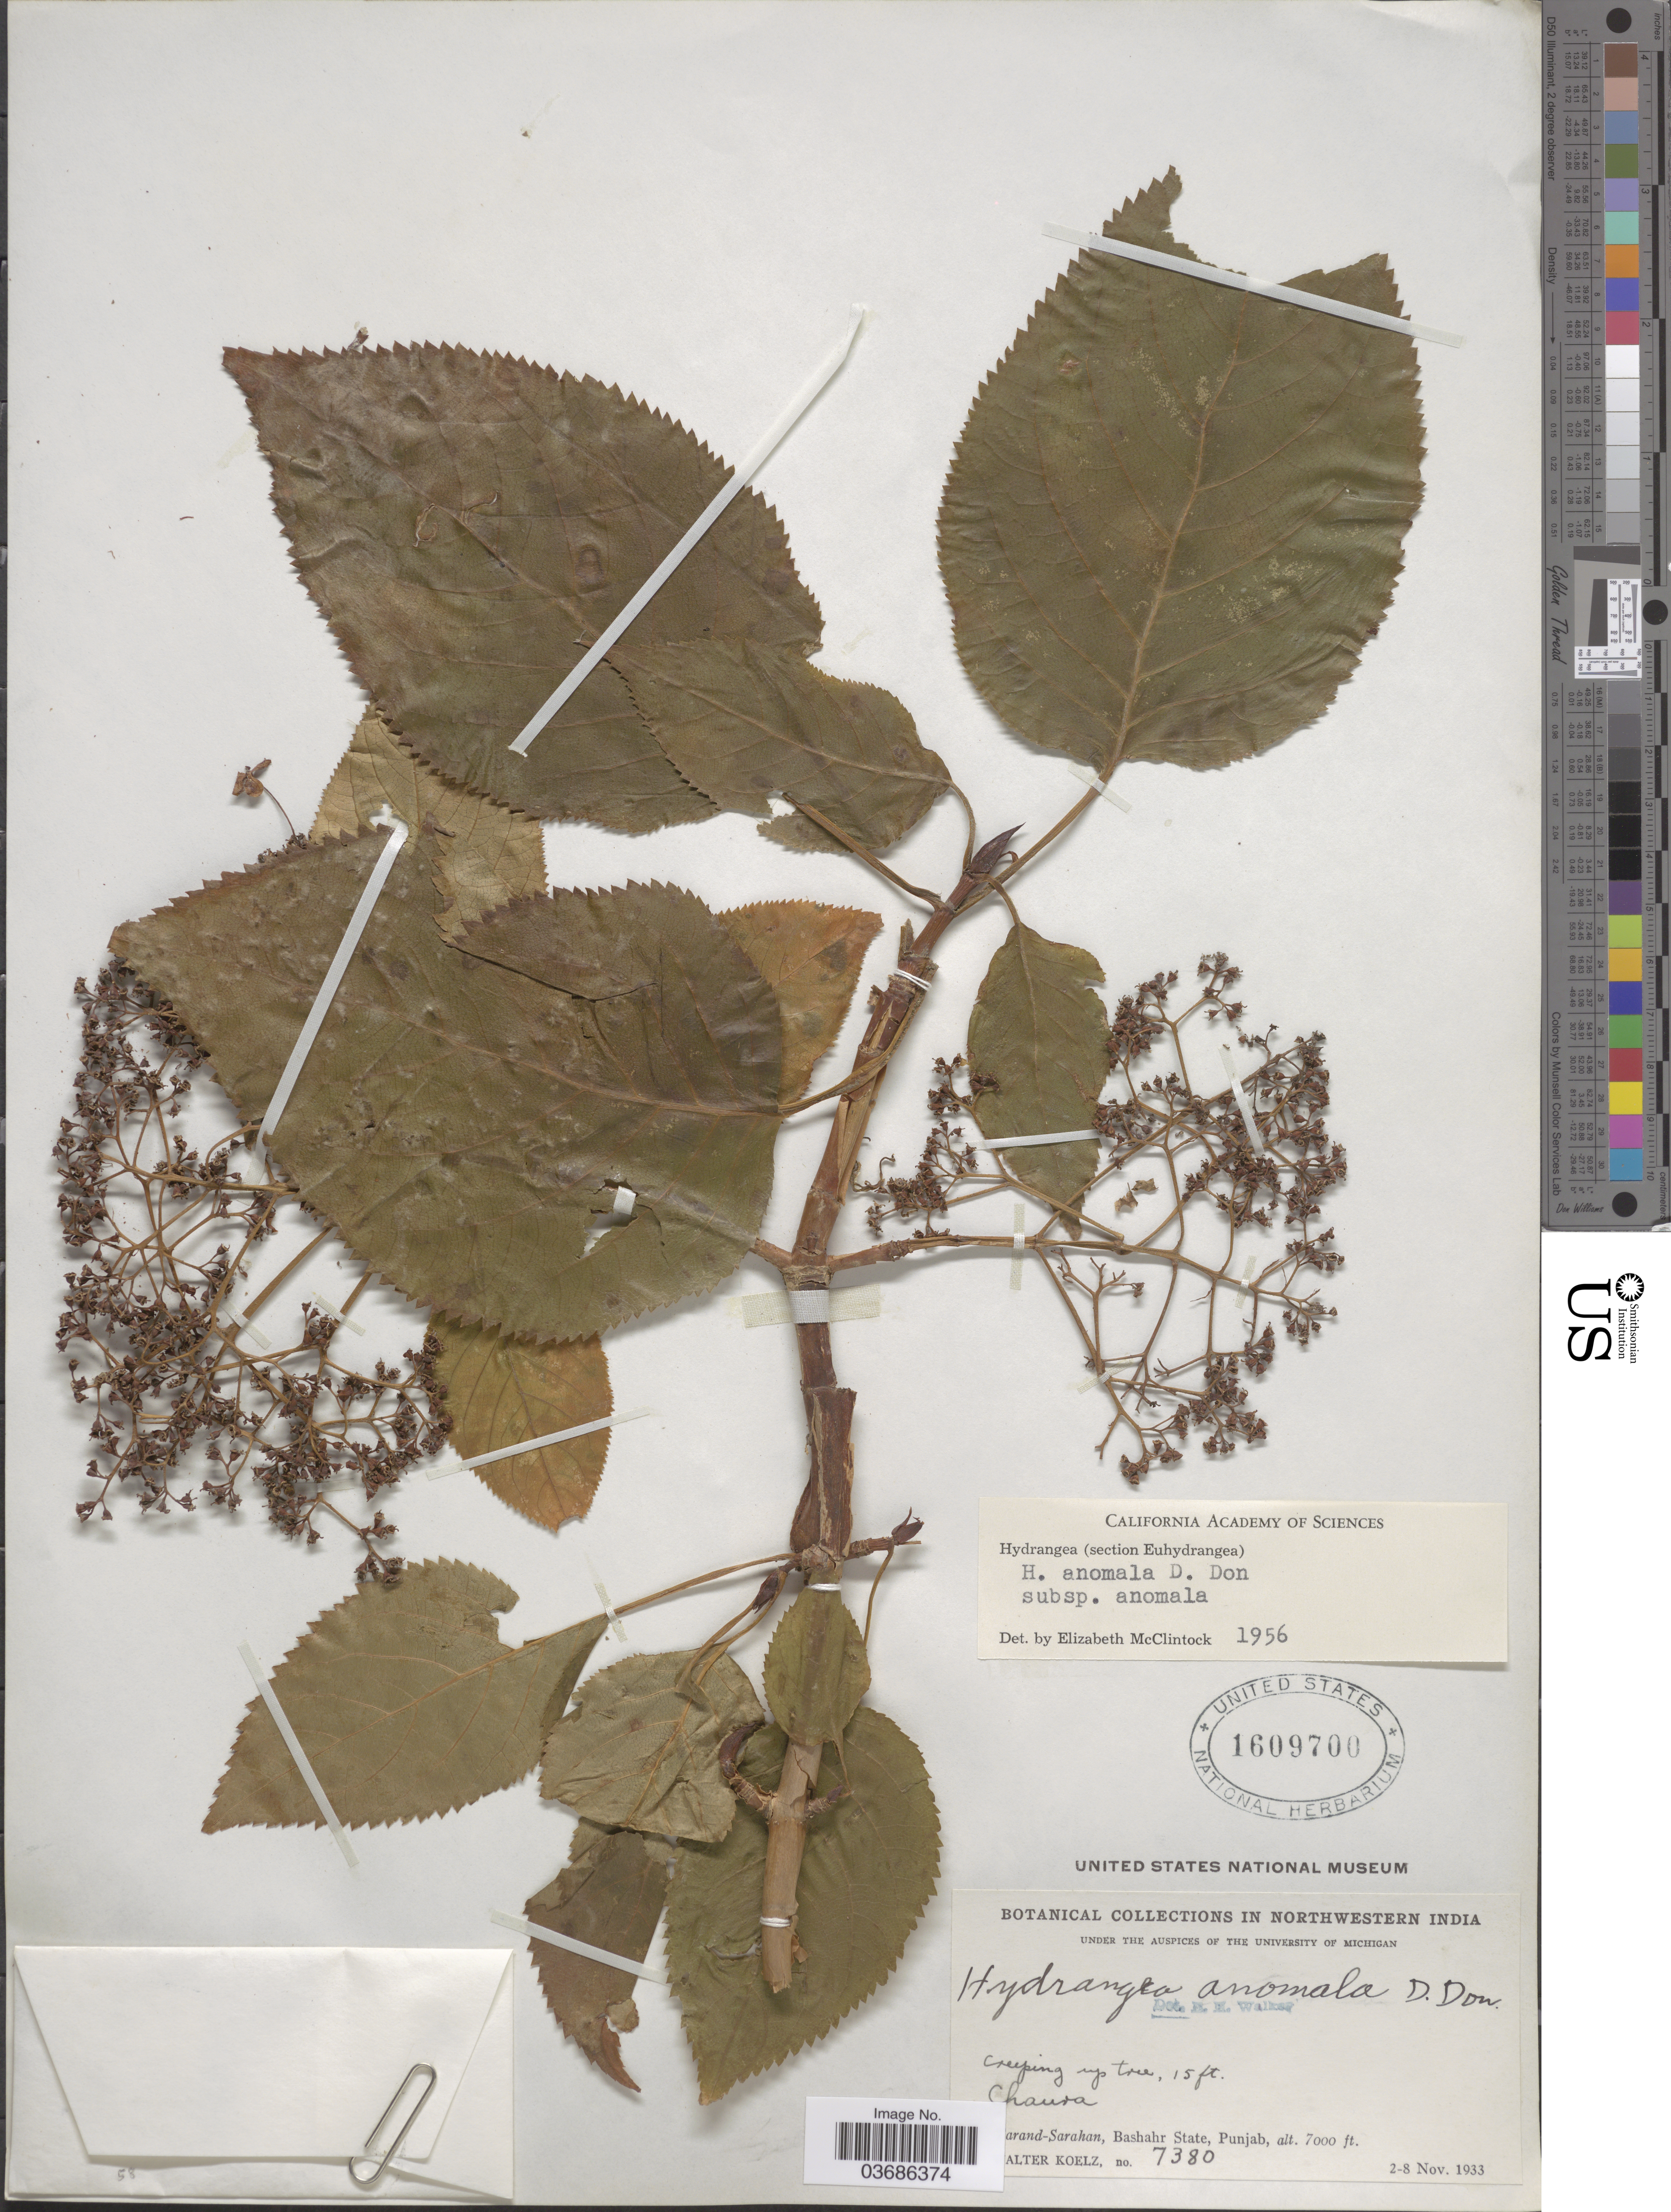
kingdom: Plantae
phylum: Tracheophyta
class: Magnoliopsida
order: Cornales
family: Hydrangeaceae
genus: Hydrangea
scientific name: Hydrangea anomala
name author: D. Don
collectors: W. N. Koelz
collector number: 7380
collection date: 1933-11-02/1933-11-08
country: India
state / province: Punjab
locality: In Northwestern India. Chaura. [illegible text]arand-Sarahan, Bashahr State.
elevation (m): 2134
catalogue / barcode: US 1609700